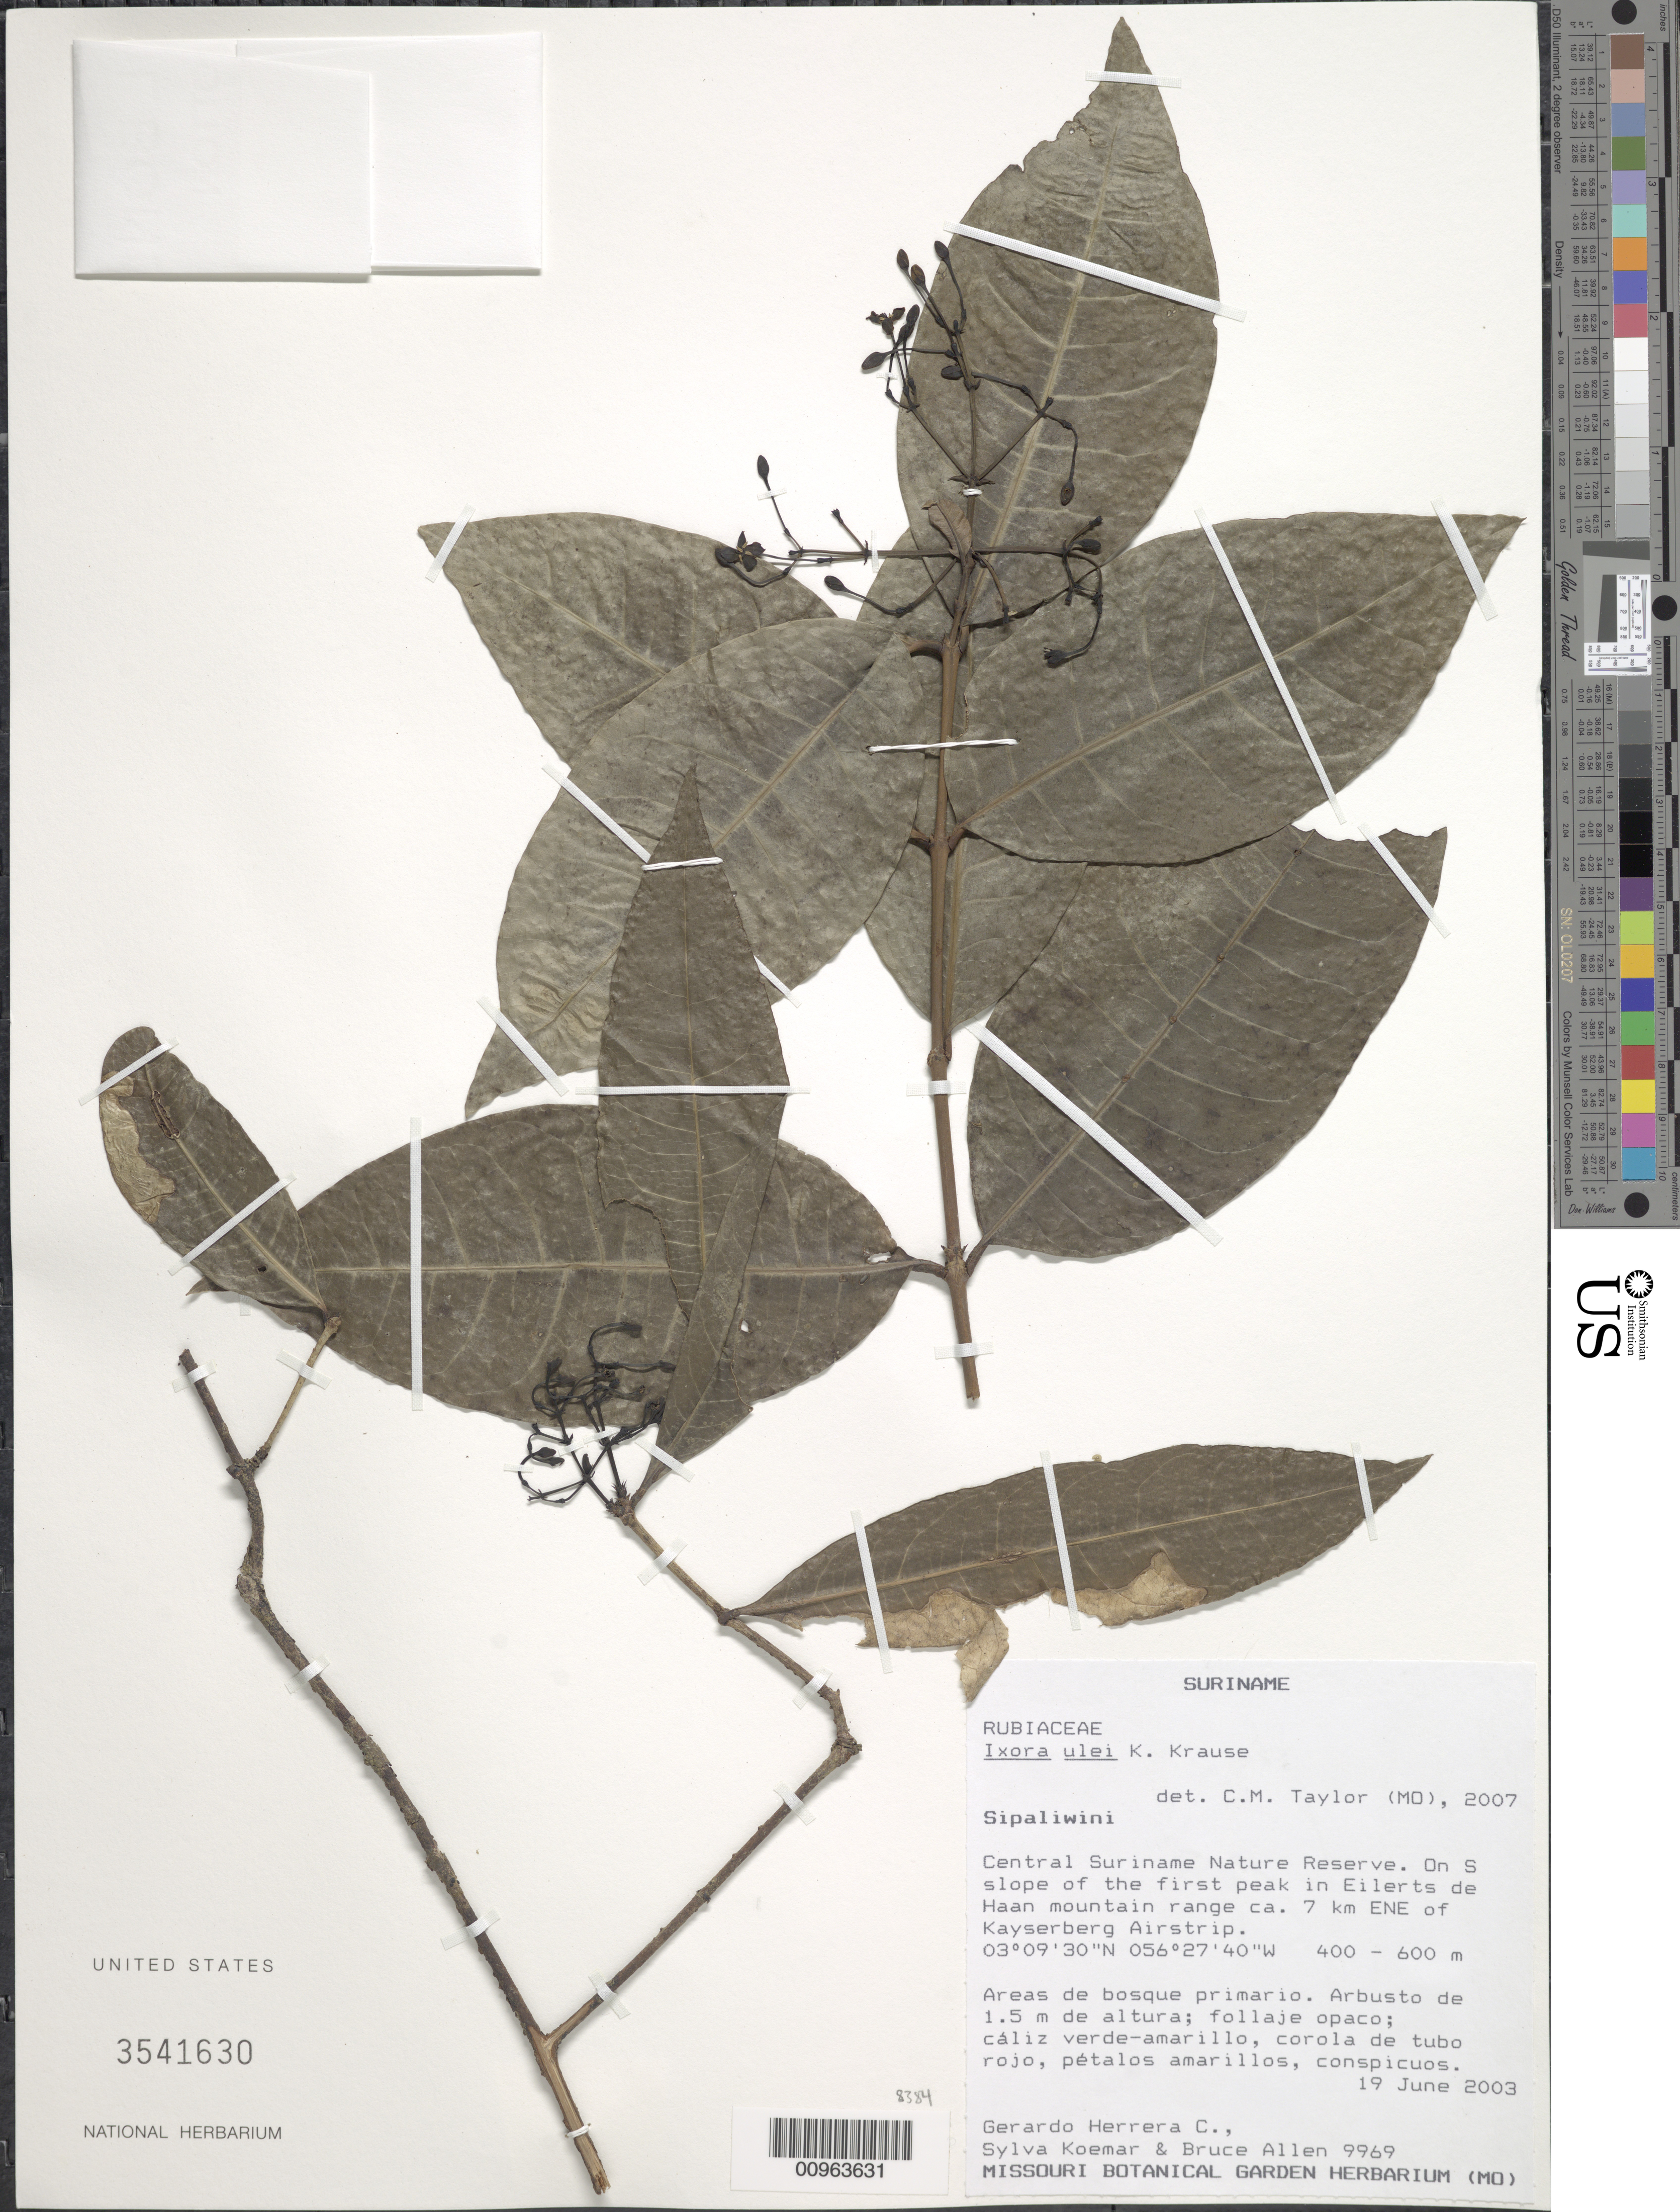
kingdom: Plantae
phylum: Tracheophyta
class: Magnoliopsida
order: Gentianales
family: Rubiaceae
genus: Ixora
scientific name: Ixora ulei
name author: K. Krause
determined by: Taylor, Charlotte M.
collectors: G. Herrera Ch., S. Koemar & B. Allen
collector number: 9969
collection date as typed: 19-Jun-03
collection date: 2003-06-19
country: Suriname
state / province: Sipaliwini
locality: Central Suriname Nature Reserve. On S slope of the first peak in Eilerts de Haan mountain range ca 7km ENE of Kayserberg Airstrip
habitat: Areas de bosque primerio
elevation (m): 400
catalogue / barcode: US 3541630